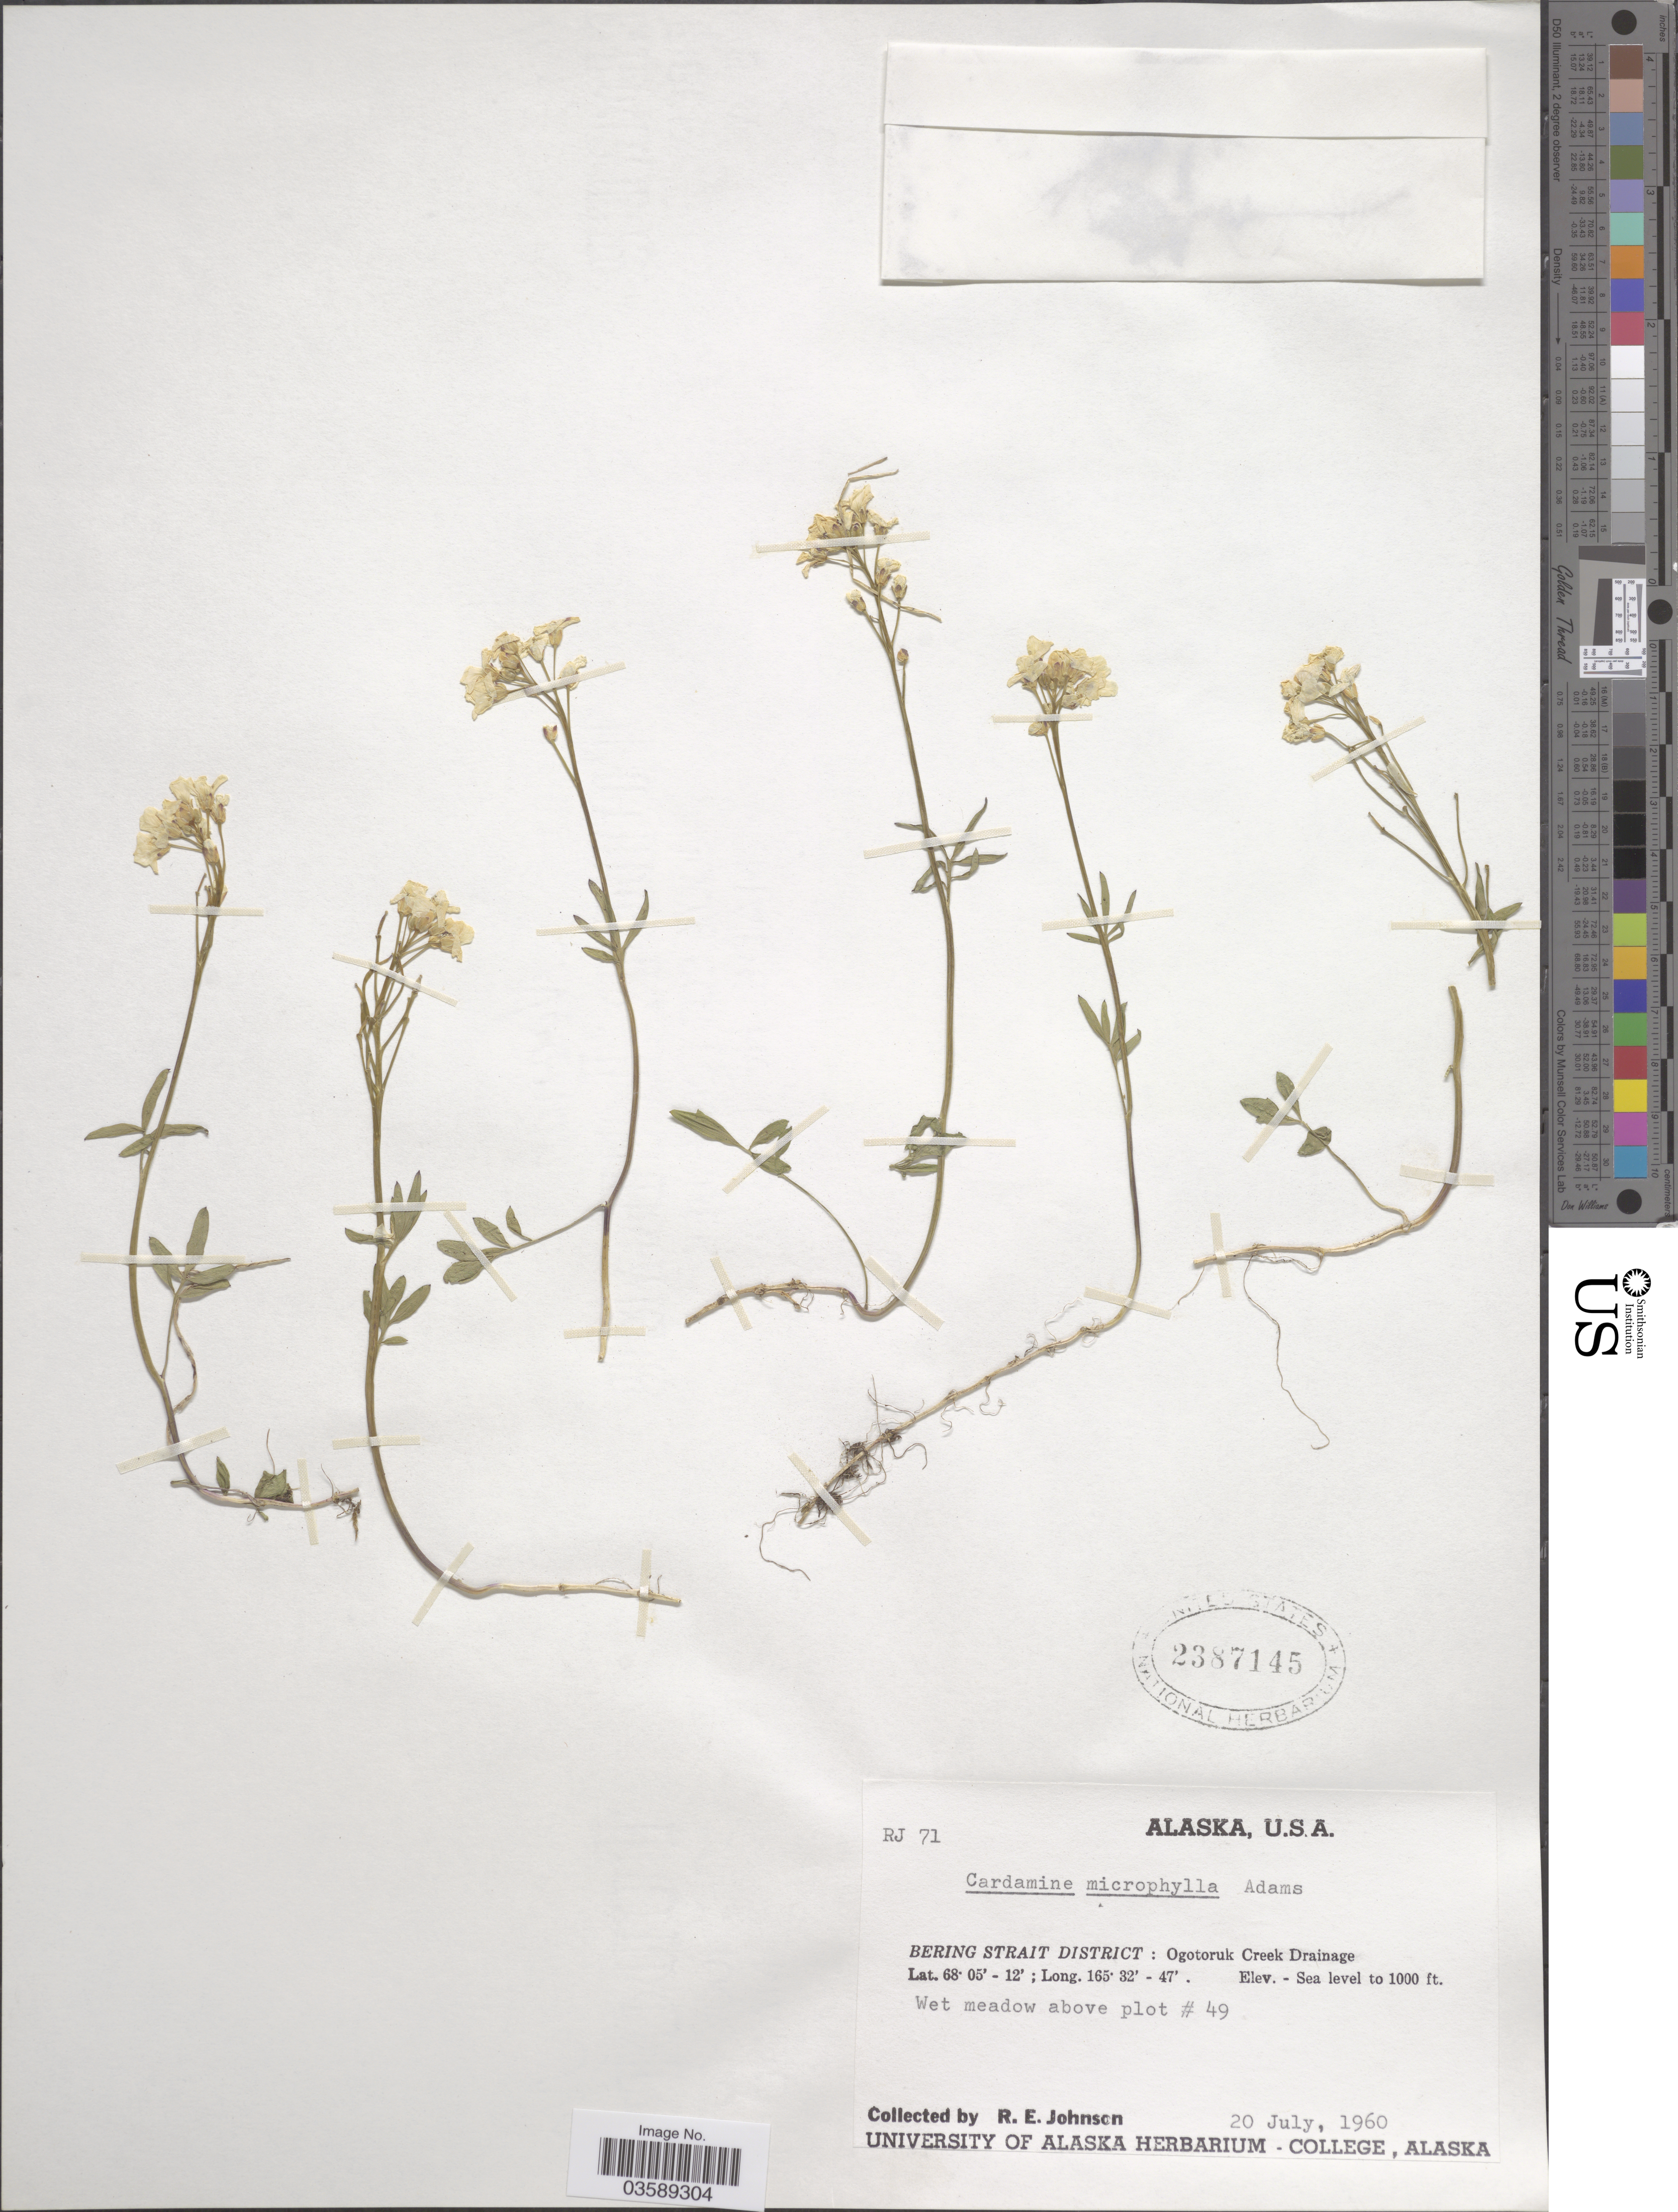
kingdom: Plantae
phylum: Tracheophyta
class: Magnoliopsida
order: Brassicales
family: Brassicaceae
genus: Cardamine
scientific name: Cardamine microphylla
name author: Adams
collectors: R. Johnson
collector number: RJ 71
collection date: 1960-07-20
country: United States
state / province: Alaska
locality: Bering Strait District: Ogotoruk Creek Drainage.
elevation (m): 0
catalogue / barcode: US 2387145